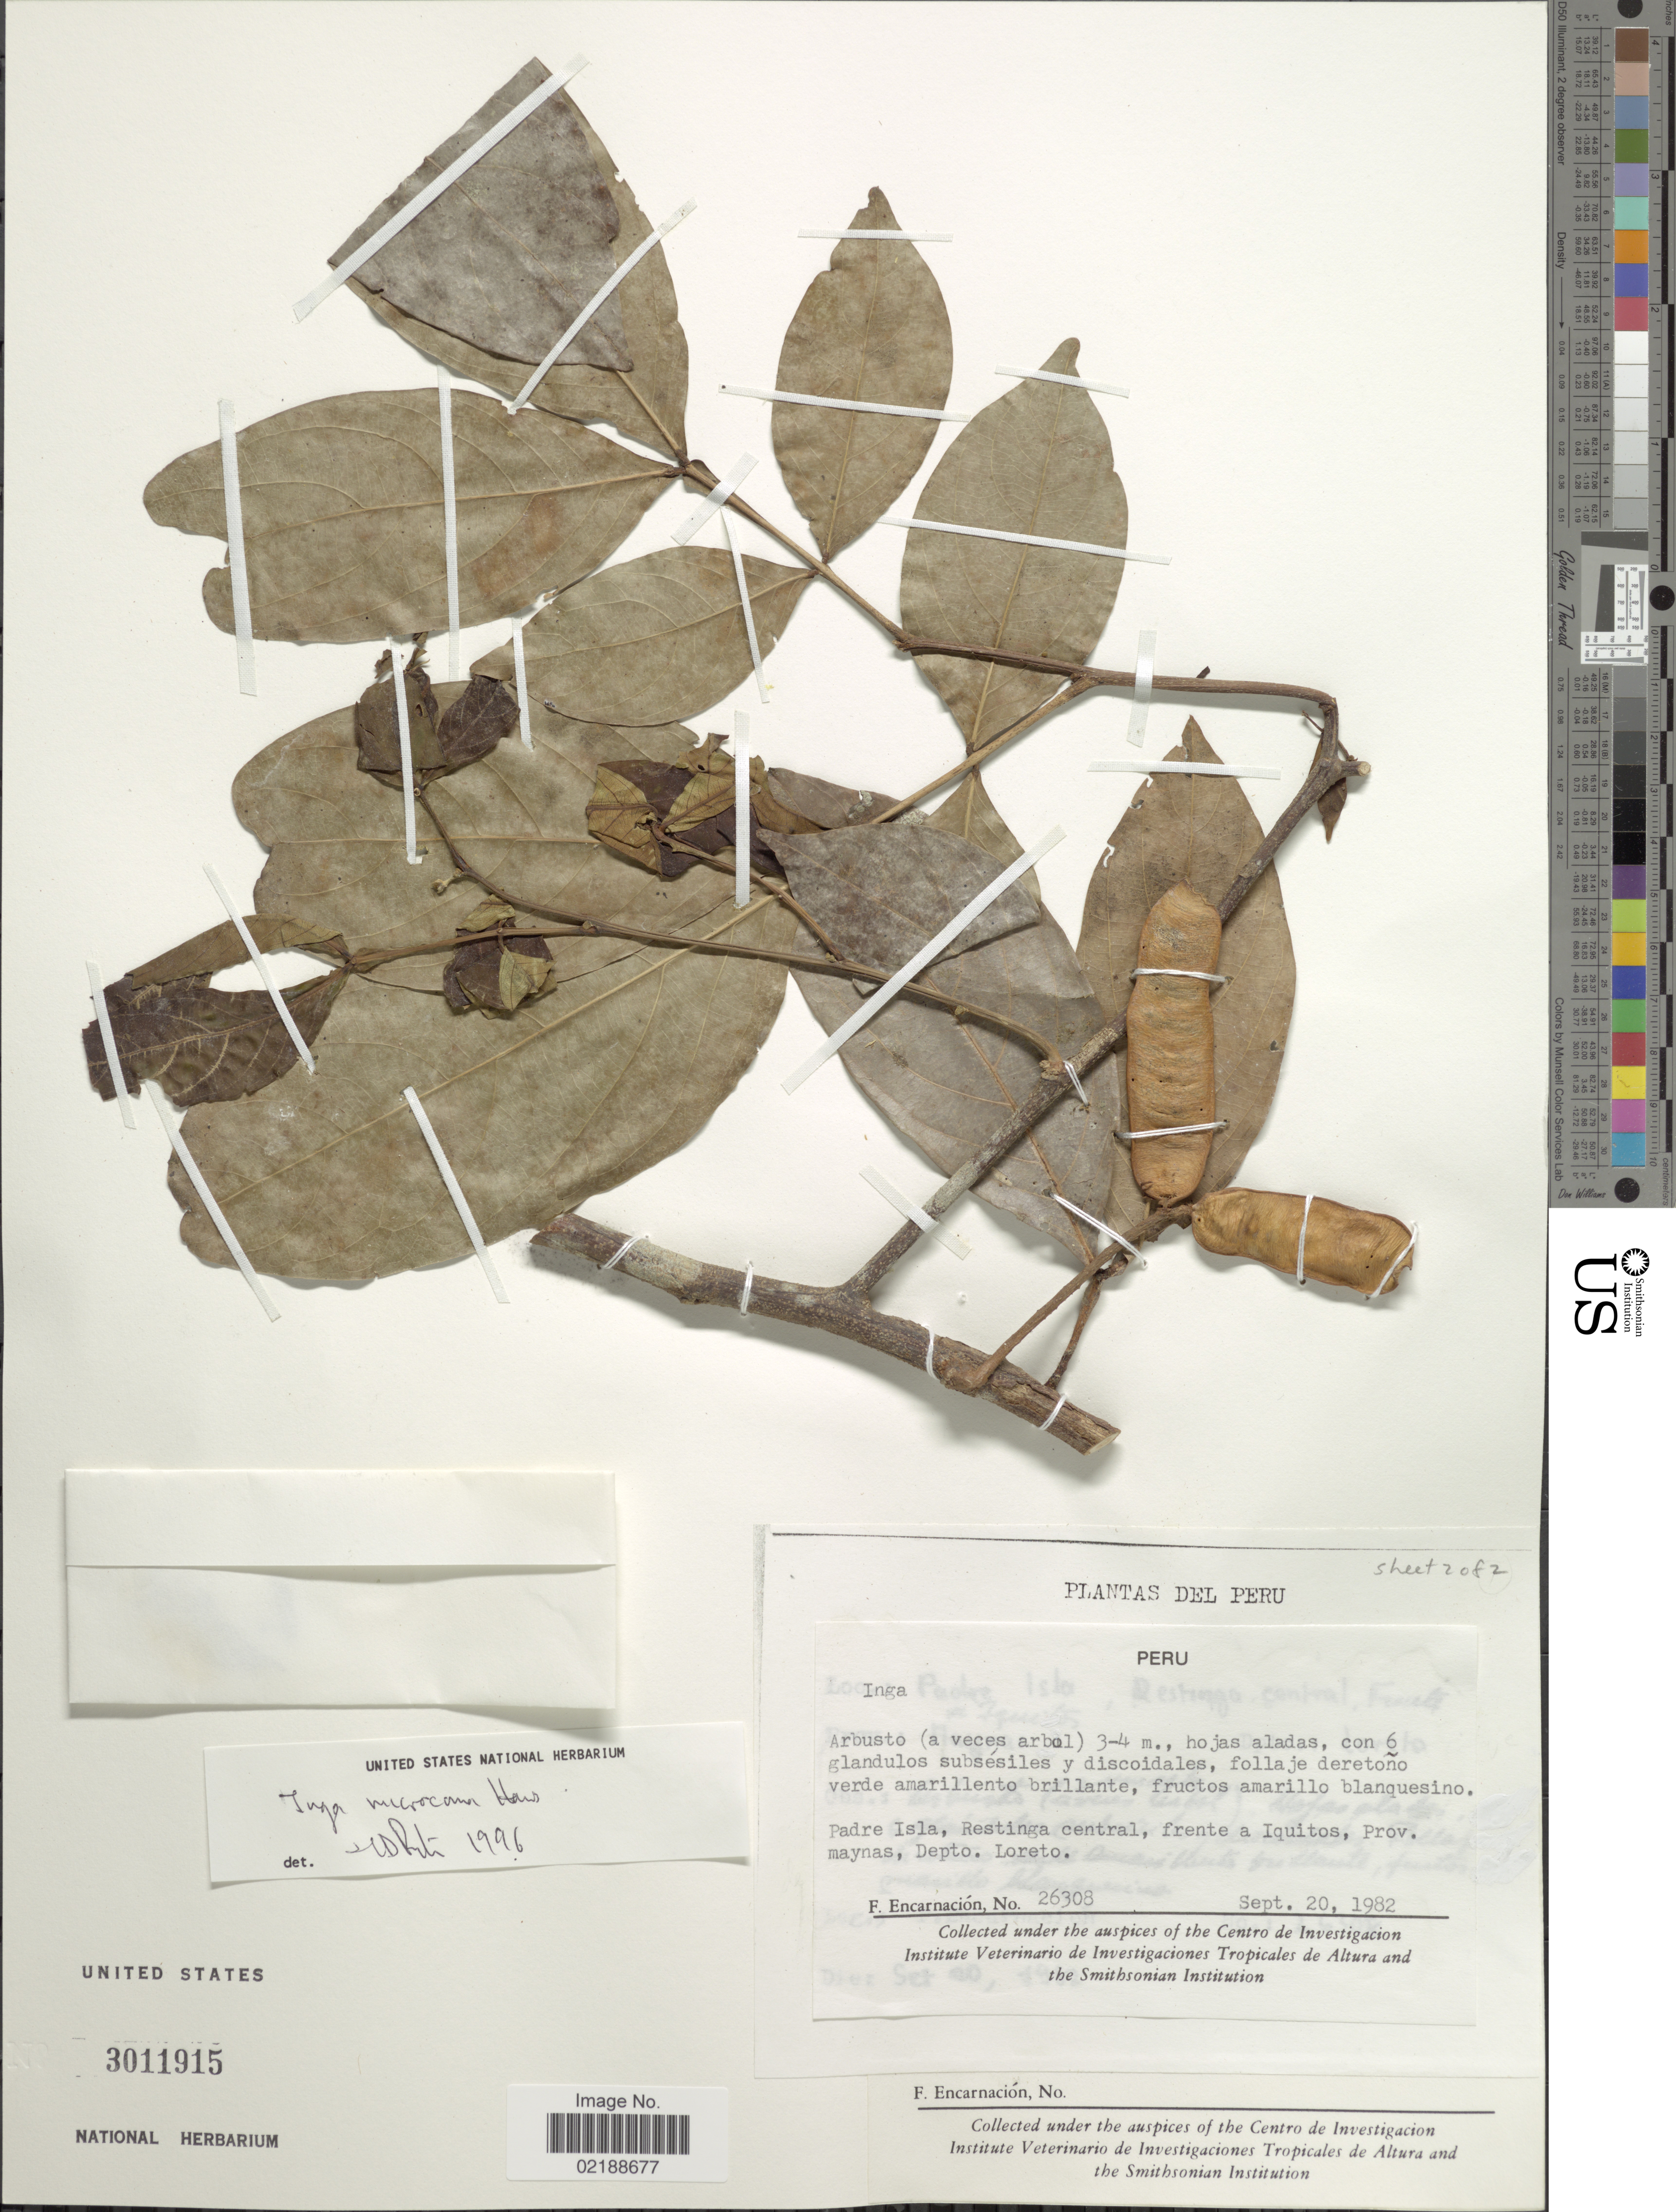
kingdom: Plantae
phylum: Tracheophyta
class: Magnoliopsida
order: Fabales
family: Fabaceae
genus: Inga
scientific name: Inga microcoma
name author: Harms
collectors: F. Encarnación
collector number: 26308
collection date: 1982-09-20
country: Peru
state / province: Loreto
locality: Padre Isla, Restinga central, frente a Iquitos, Prov. maynas, Depto Loreto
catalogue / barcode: US 3011915